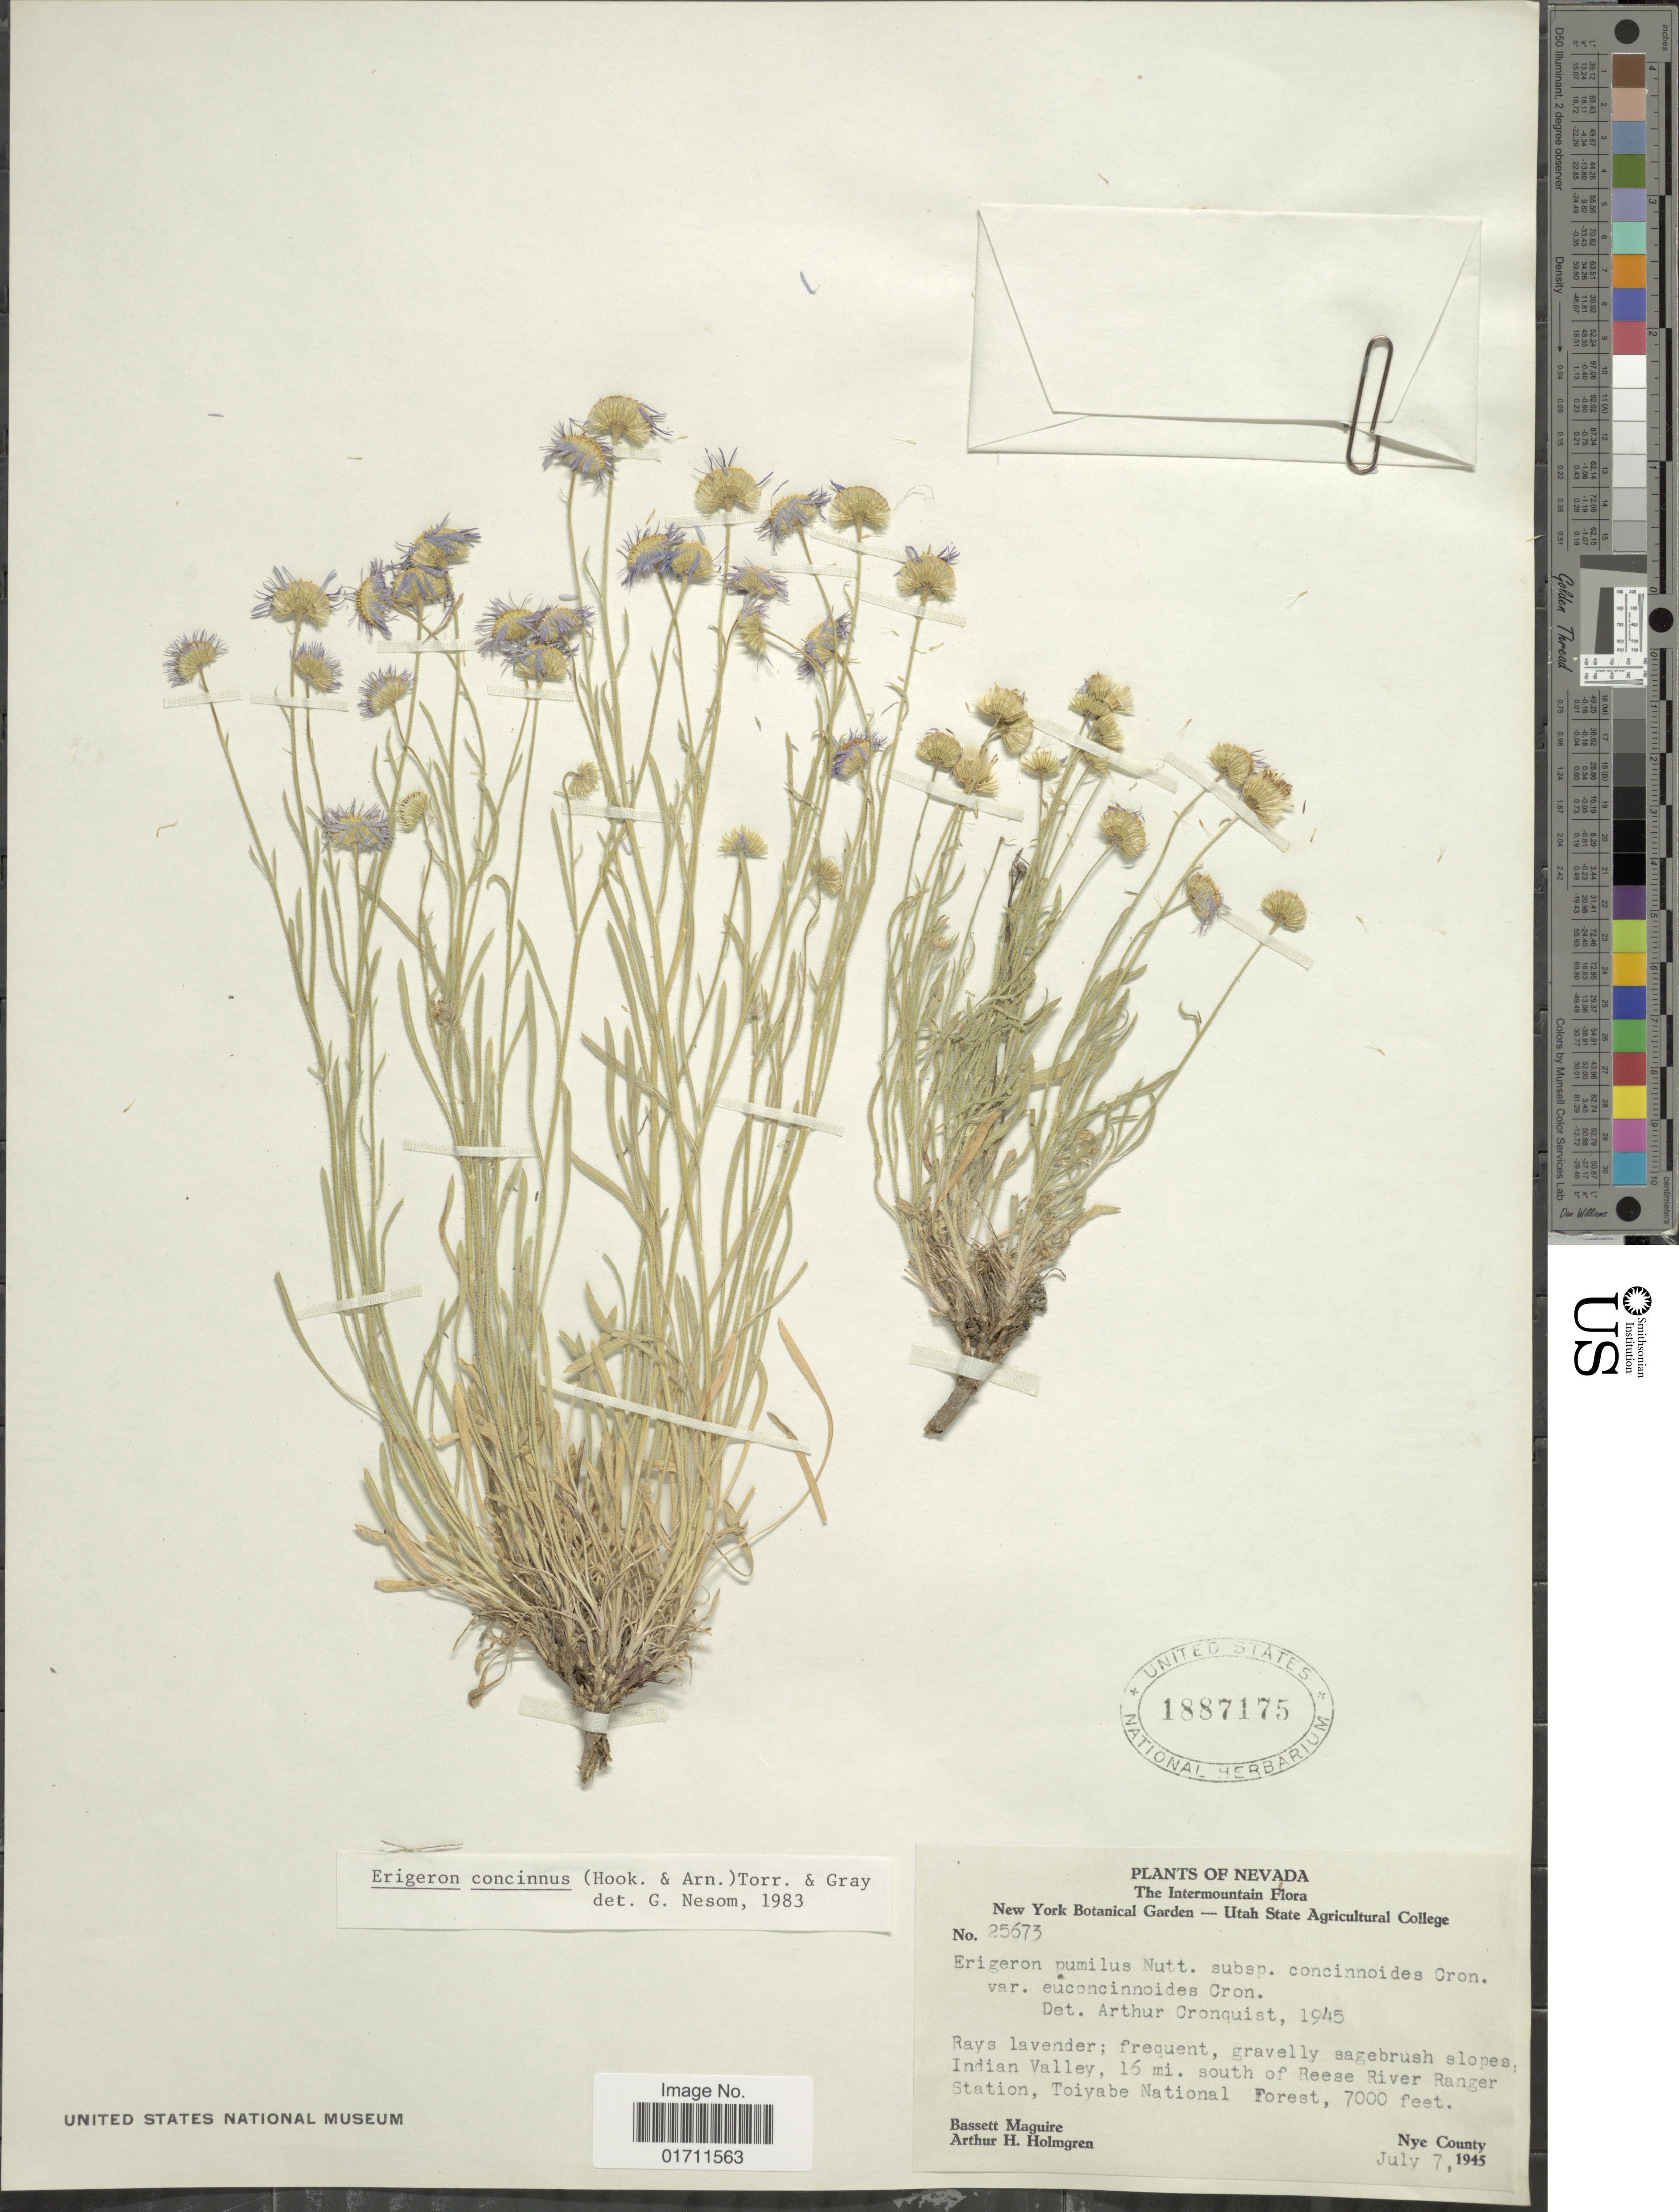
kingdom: Plantae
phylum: Tracheophyta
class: Magnoliopsida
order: Asterales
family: Asteraceae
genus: Erigeron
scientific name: Erigeron concinnus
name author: (Hook. & Arn.) Torr. & A. Gray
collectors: B. Maguire & A. H. Holmgren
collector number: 25673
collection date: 1945-07-07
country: United States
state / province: Nevada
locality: The Intermountain, Rays lavender; frequent, gravelly sagebrush slopes Indian Valley, 16 mi. south of Reese River Range Station, Toiyabe National Forest, Nye County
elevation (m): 2134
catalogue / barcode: US 1887175